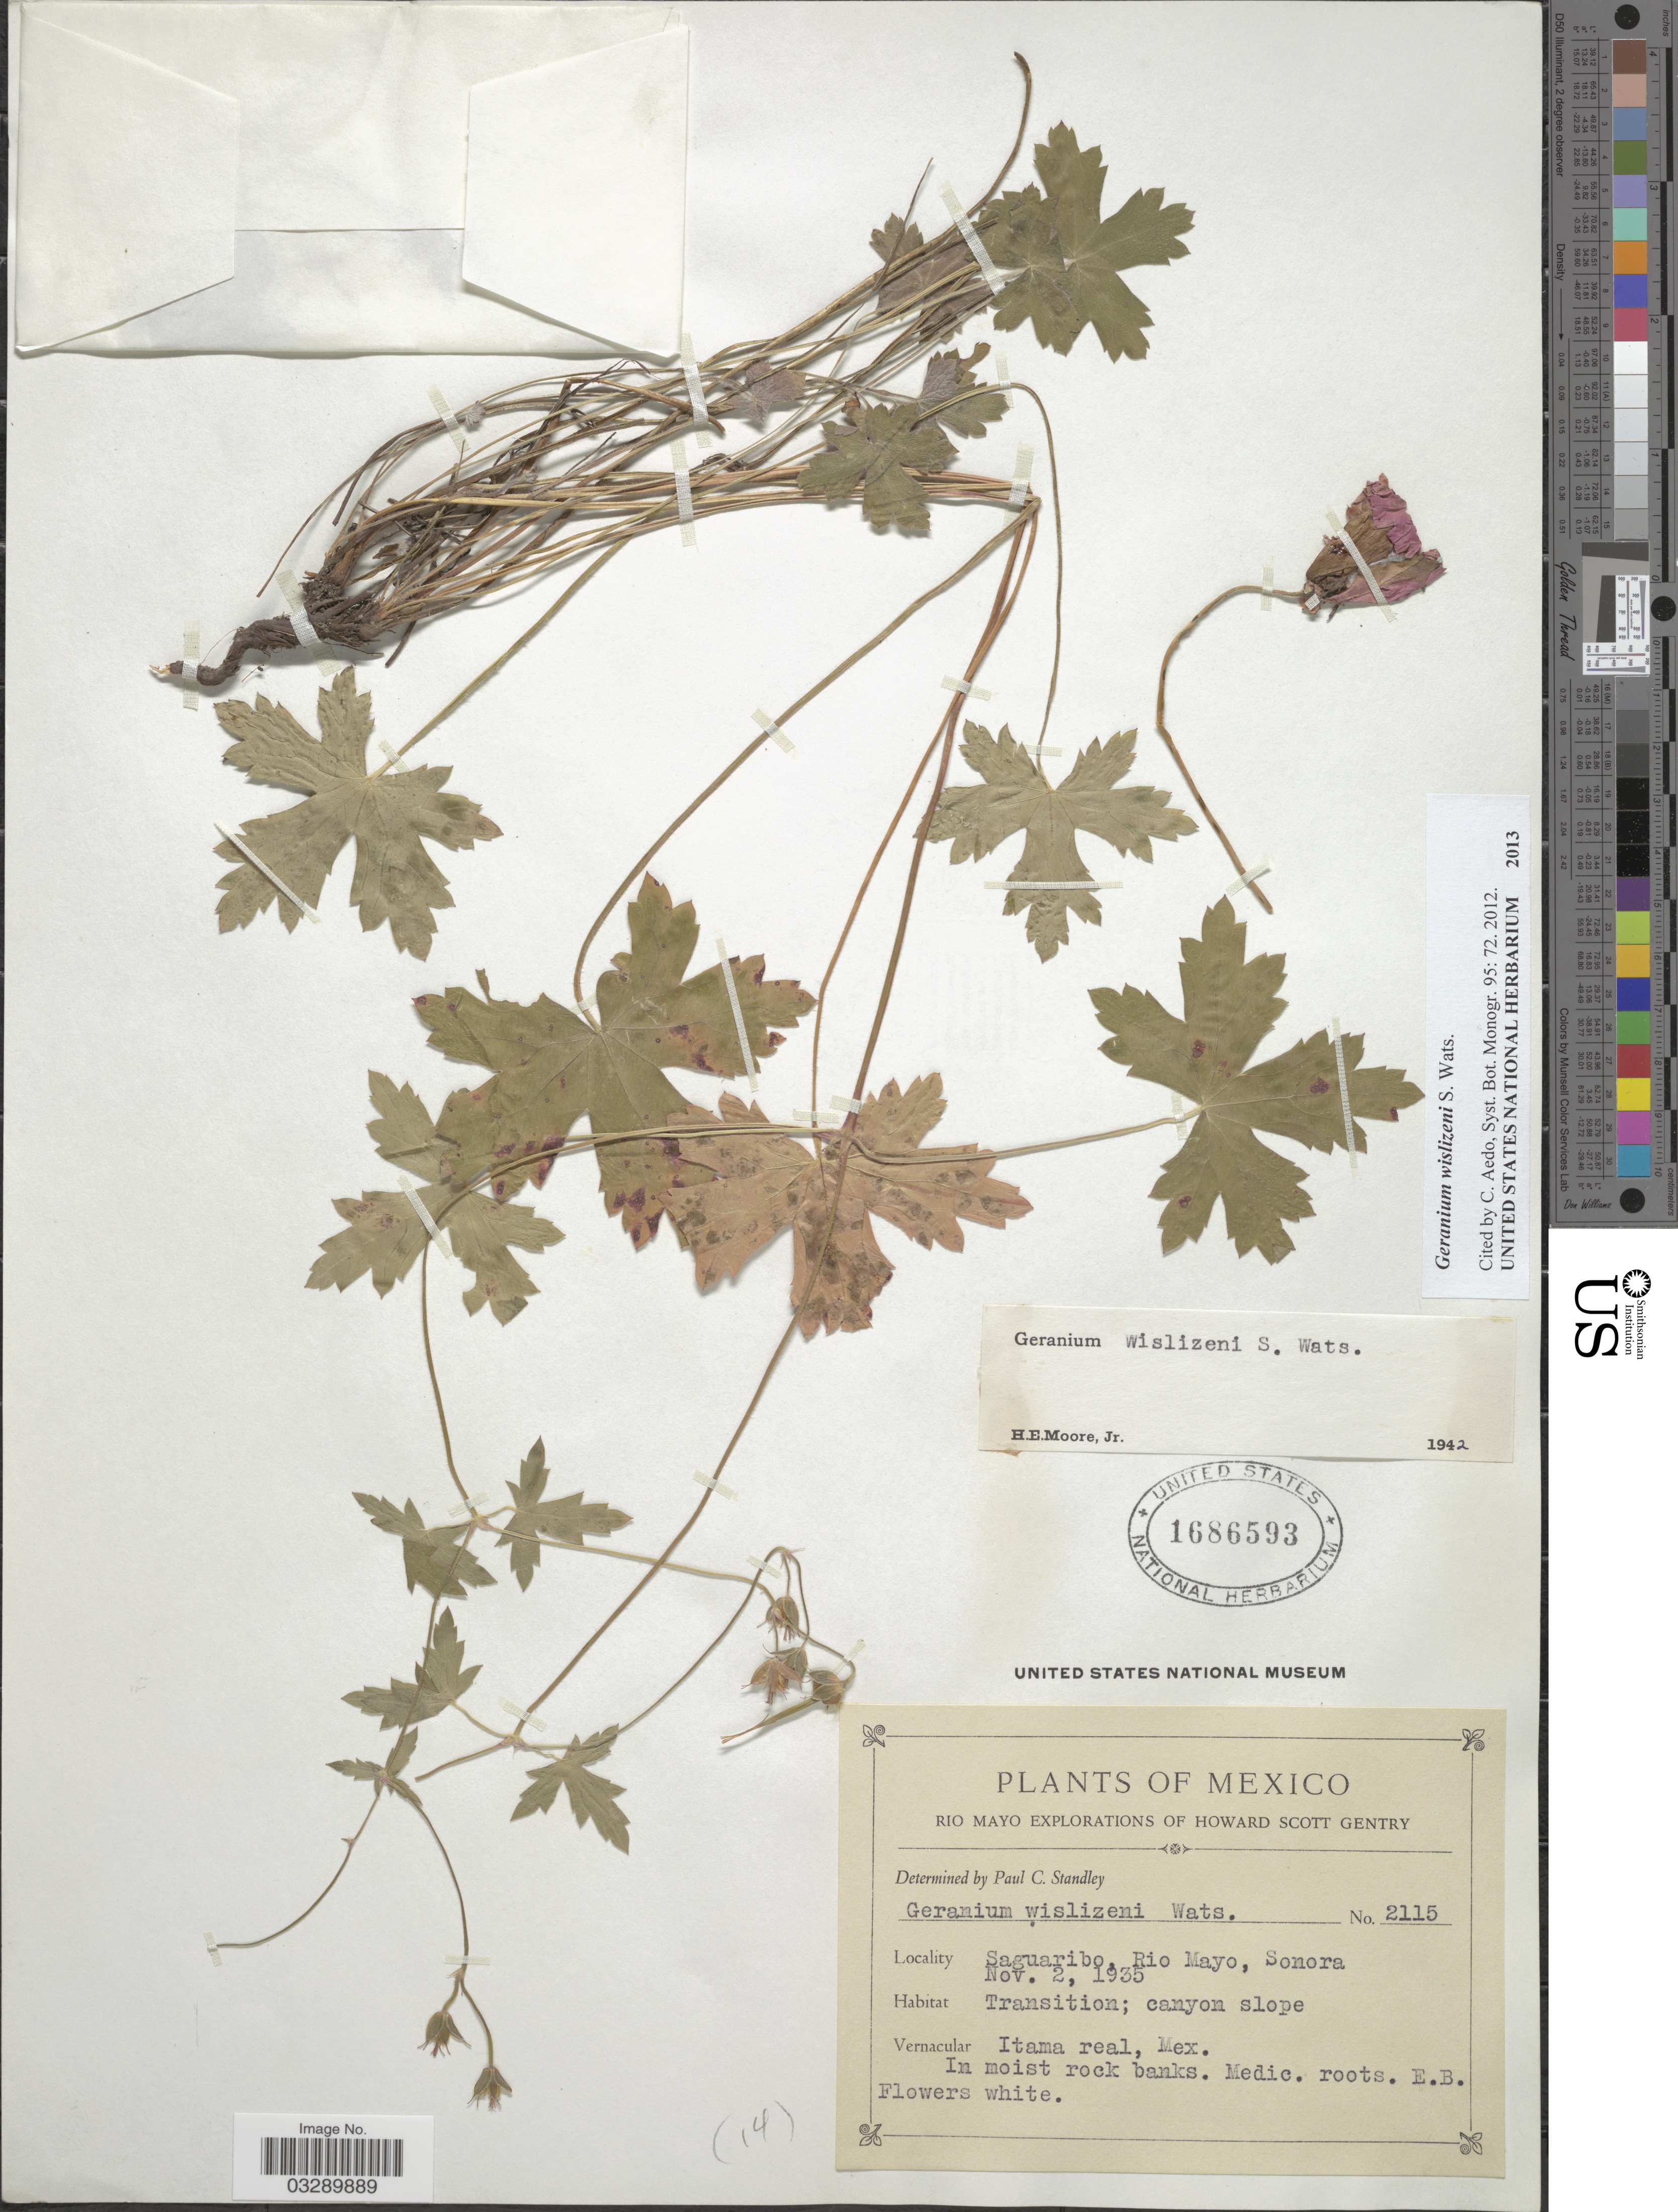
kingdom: Plantae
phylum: Tracheophyta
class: Magnoliopsida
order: Geraniales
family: Geraniaceae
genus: Geranium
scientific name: Geranium wislizeni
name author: S. Watson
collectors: H. S. Gentry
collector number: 2115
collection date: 1935-11-02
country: Mexico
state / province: Sonora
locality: Saguaribo, Rio Mayo. Transition; canyon slope.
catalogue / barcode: US 1686593